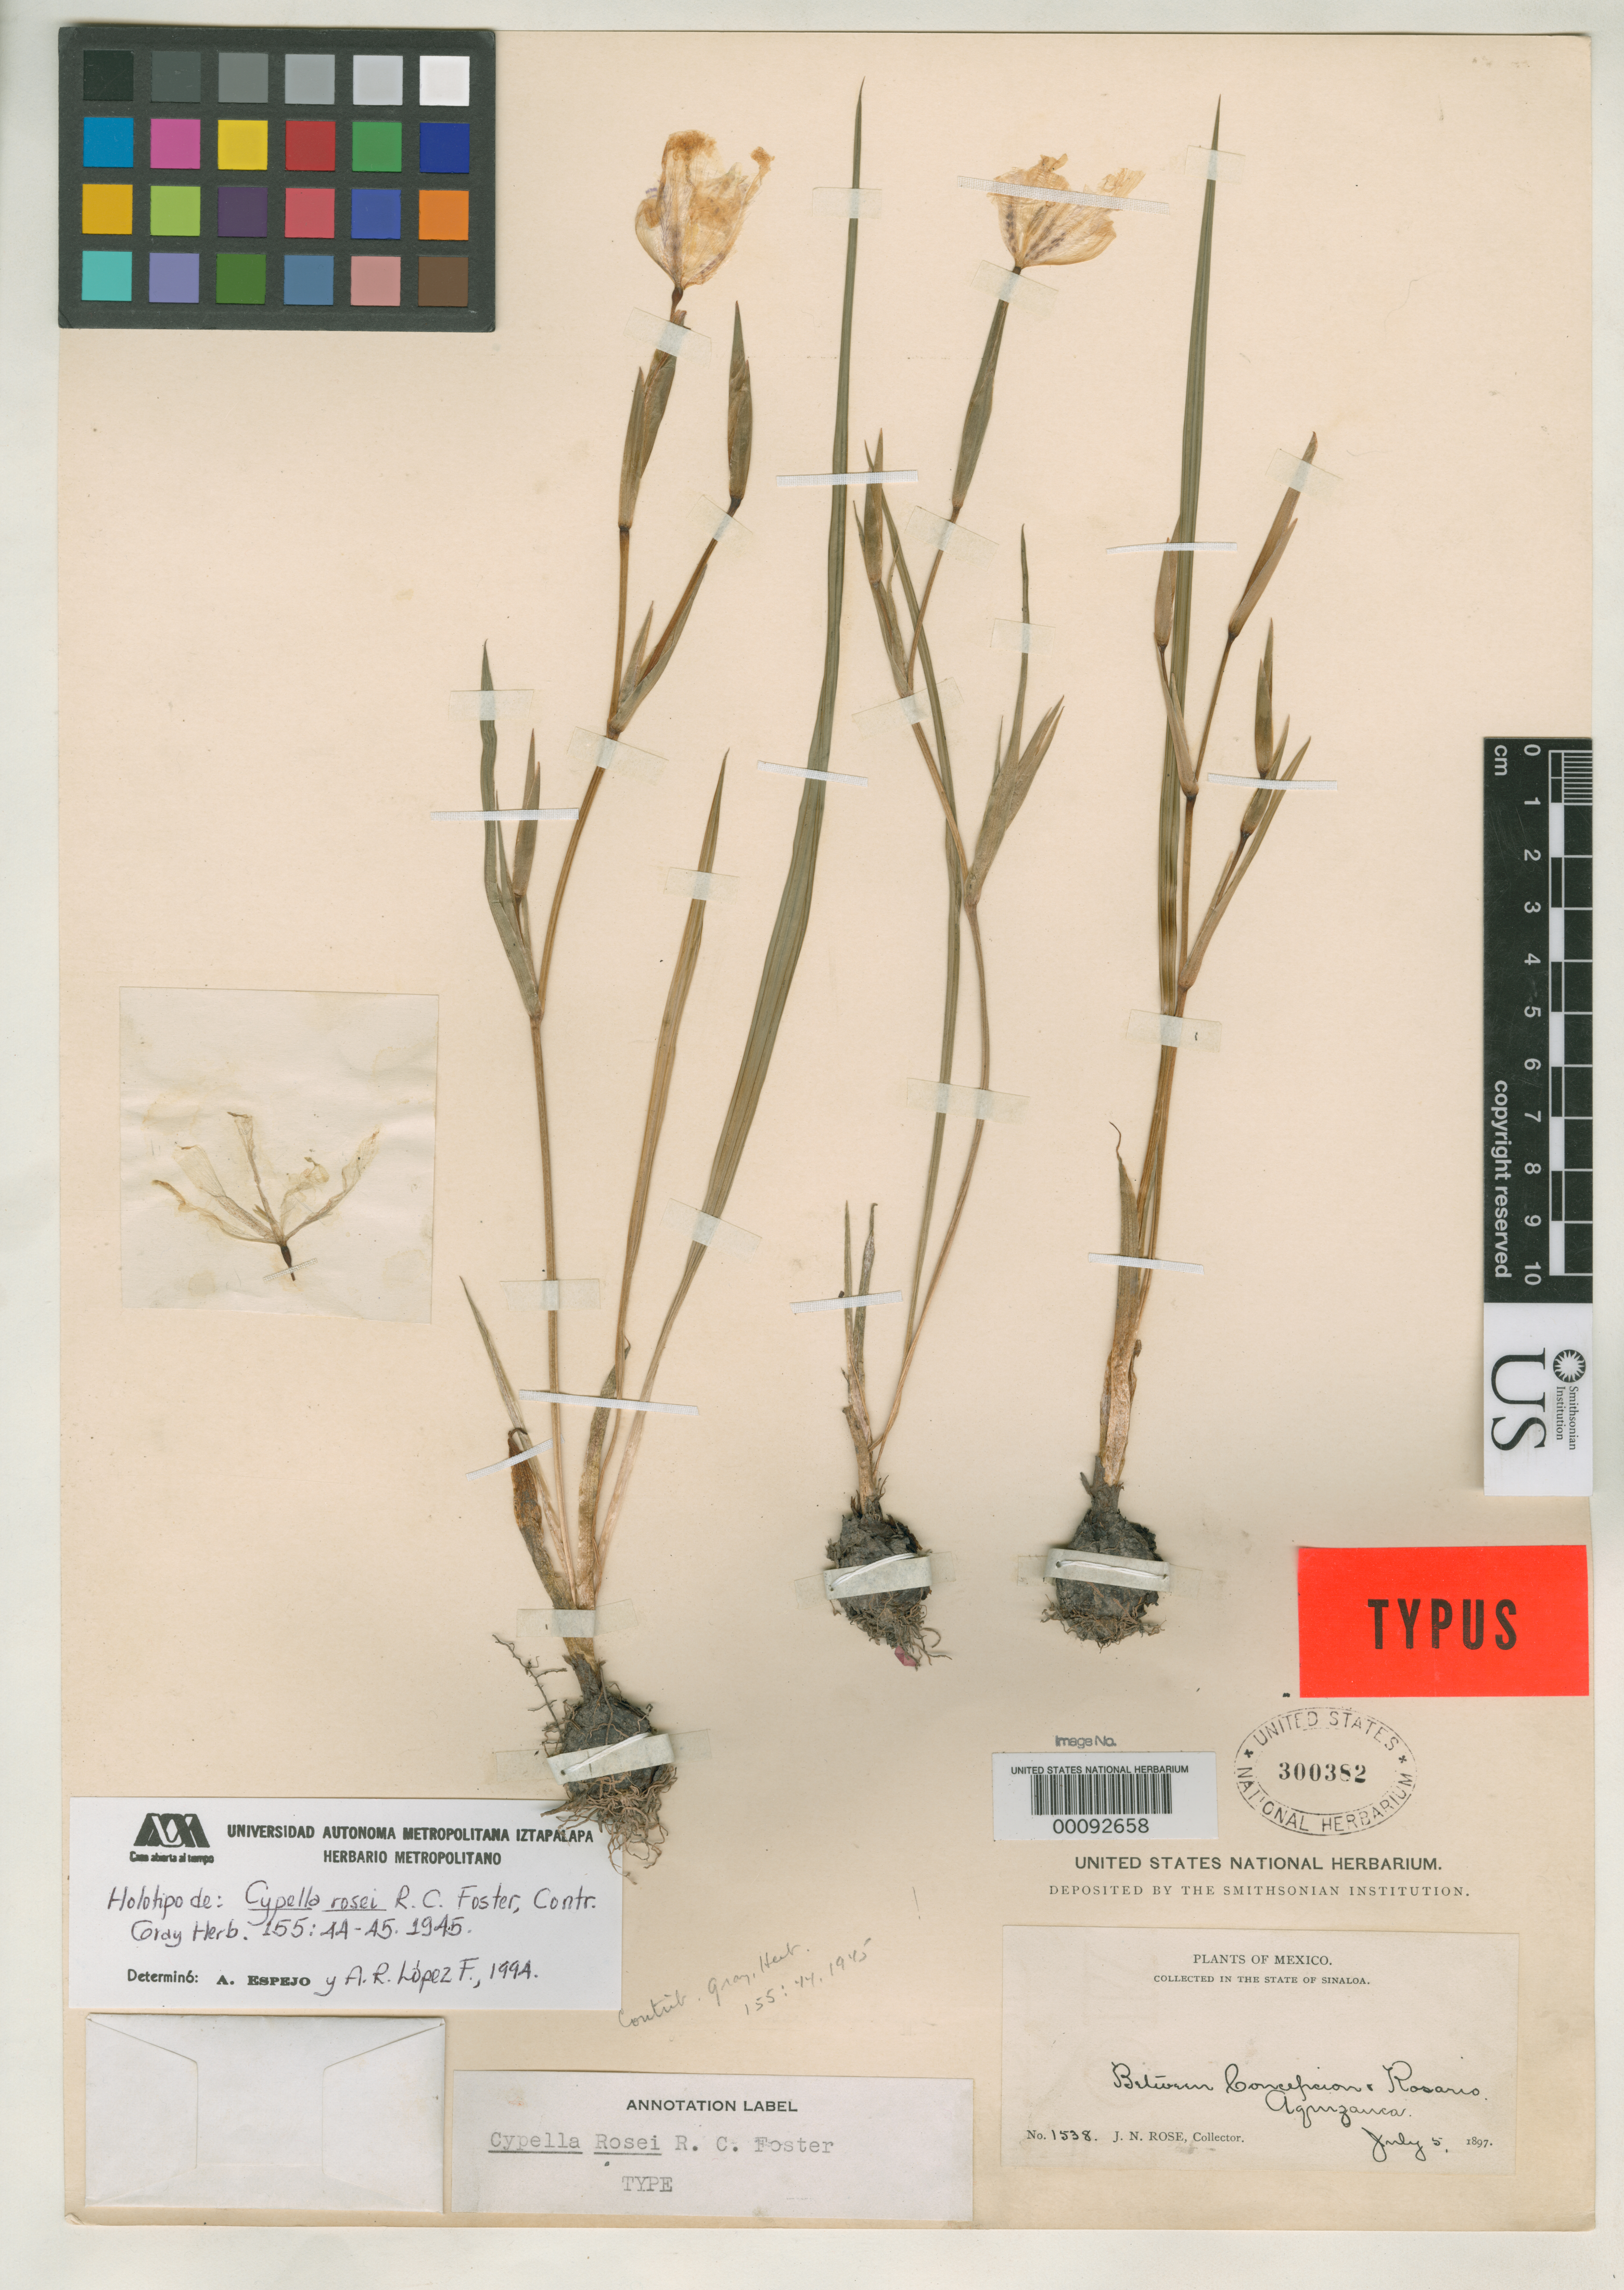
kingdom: Plantae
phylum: Tracheophyta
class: Liliopsida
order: Asparagales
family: Iridaceae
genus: Cypella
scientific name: Cypella rosei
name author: R.C. Foster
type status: Holotype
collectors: J. N. Rose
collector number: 1538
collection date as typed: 05 Jul 1897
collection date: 1897-07-05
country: Mexico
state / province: Sinaloa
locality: Between Concepcion & Rosario, Aquizanca.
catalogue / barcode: US 300382